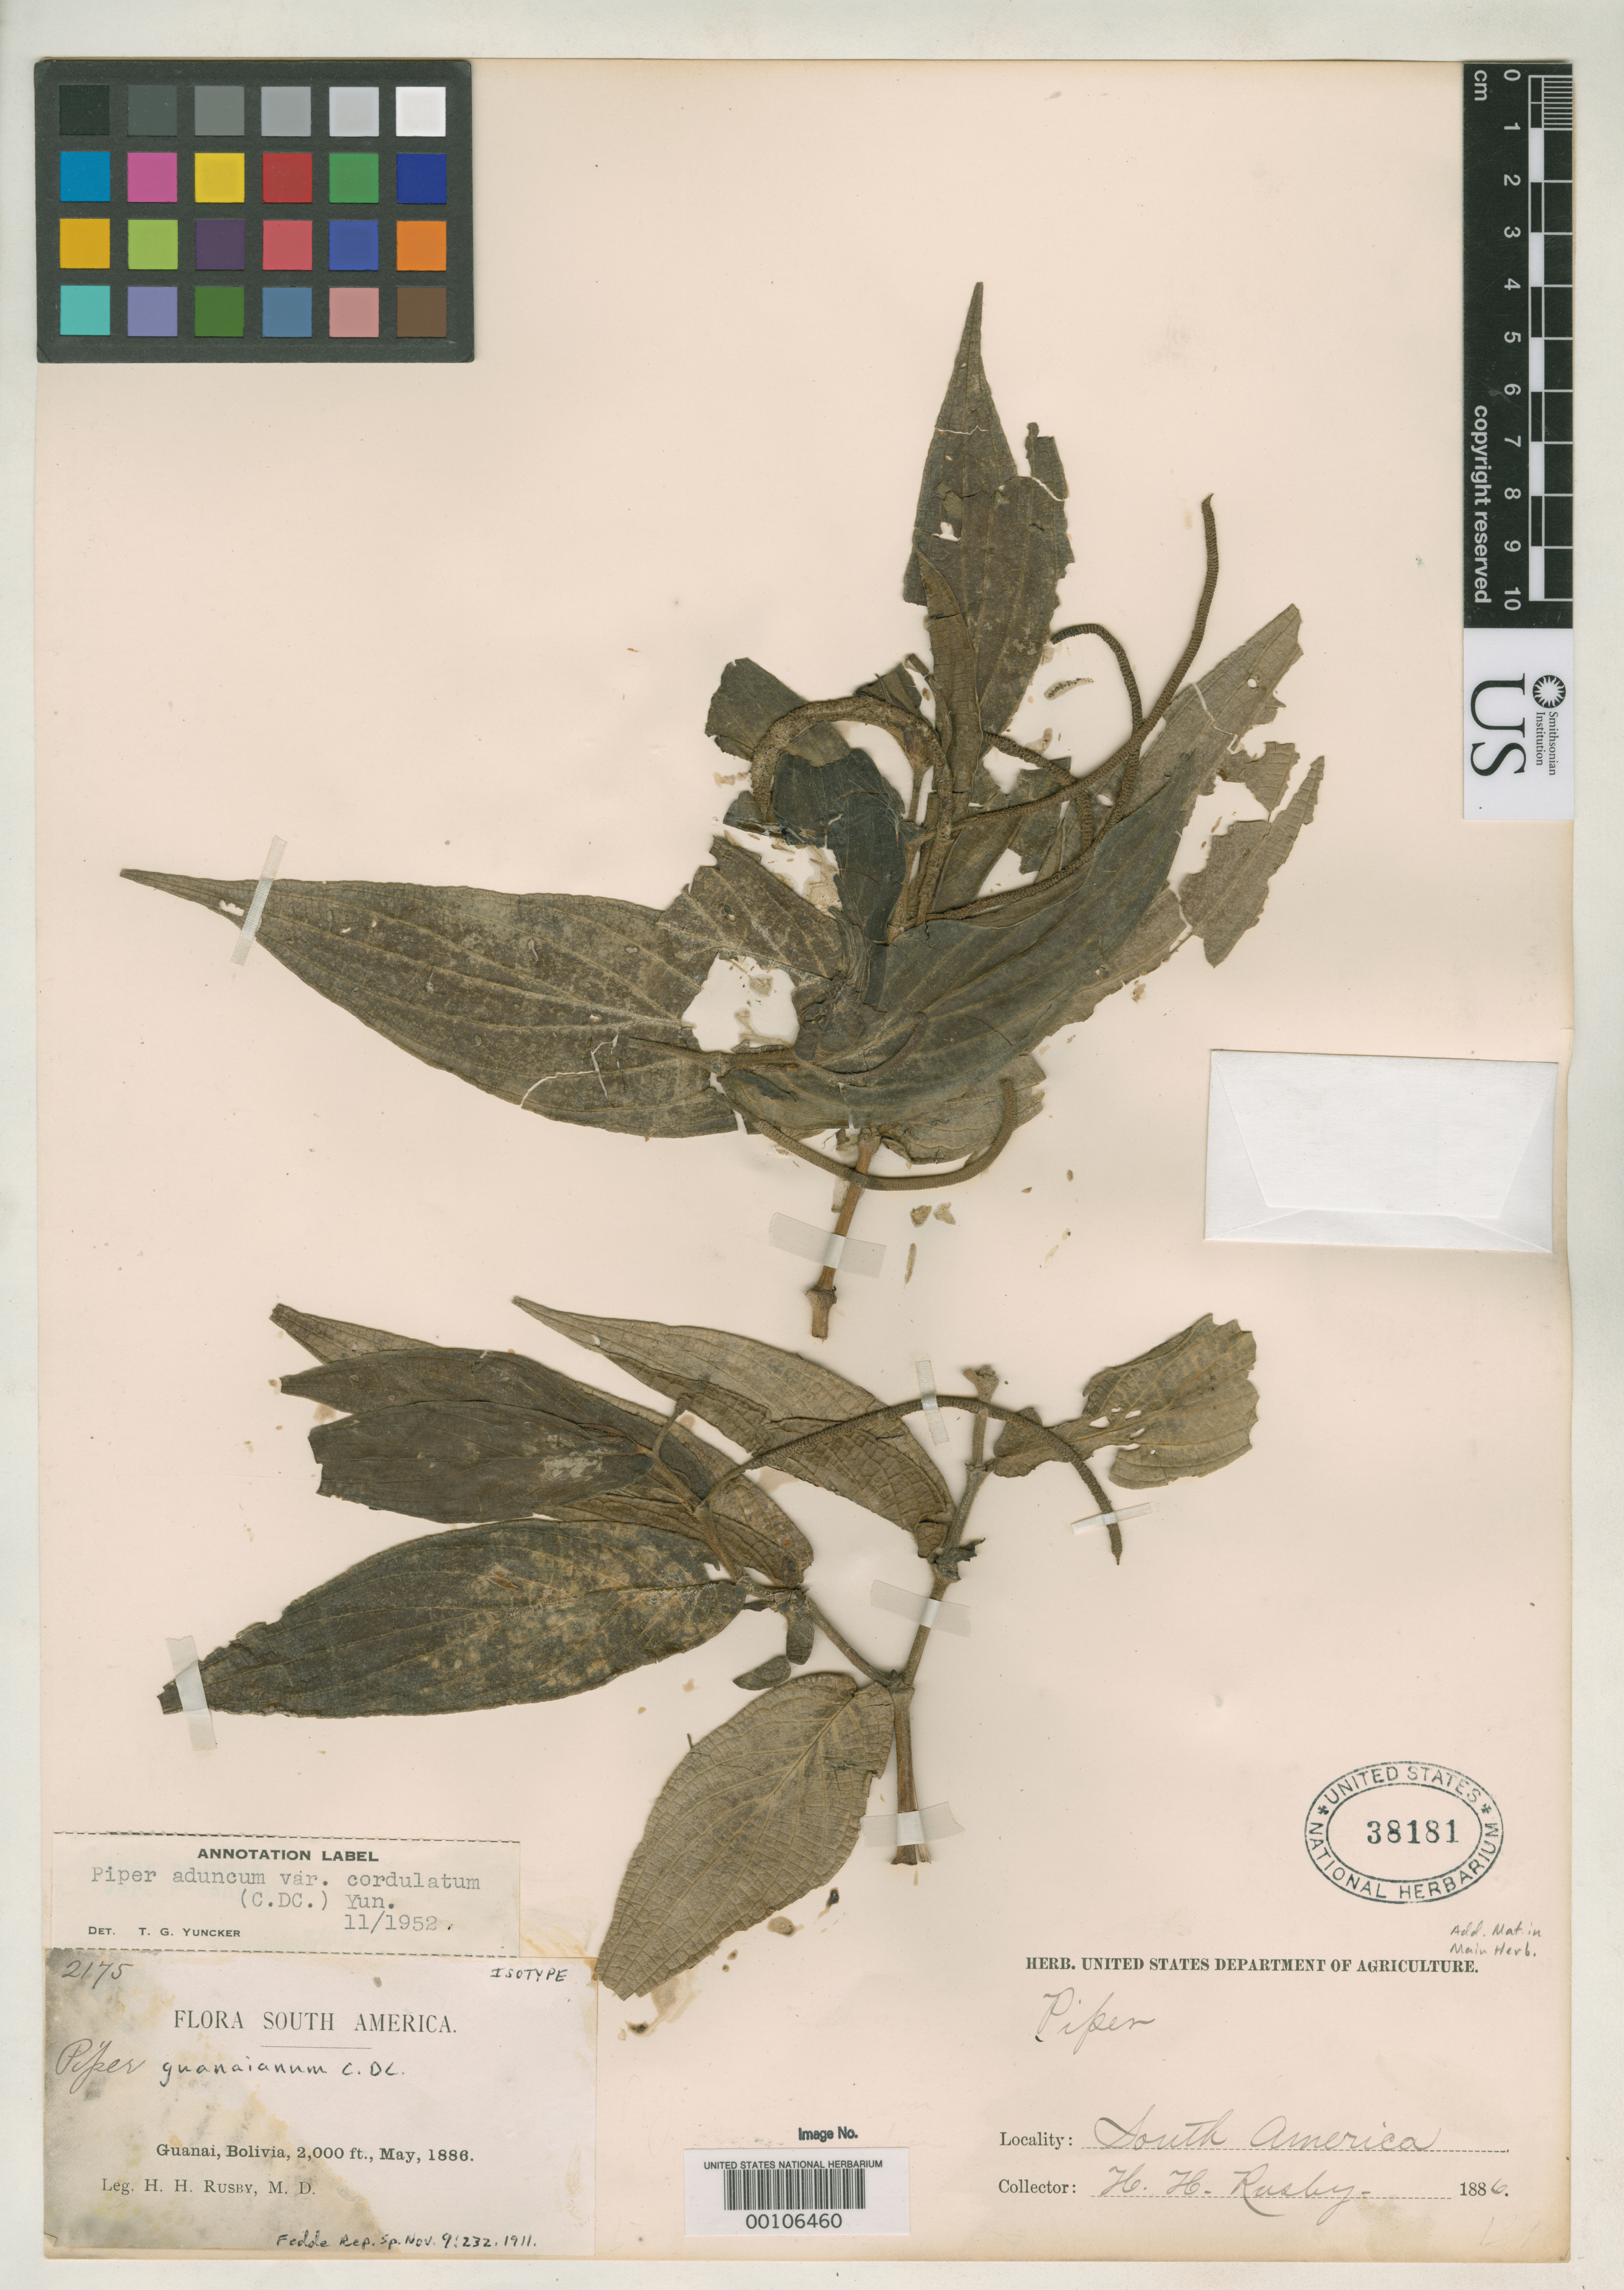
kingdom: Plantae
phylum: Tracheophyta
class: Magnoliopsida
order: Piperales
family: Piperaceae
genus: Piper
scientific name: Piper guanaianum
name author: C. DC.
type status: Isotype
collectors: H. H. Rusby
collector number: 2175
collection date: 1886-05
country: Bolivia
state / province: La Páz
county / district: Larecaja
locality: Guanay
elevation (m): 610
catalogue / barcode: US 38181